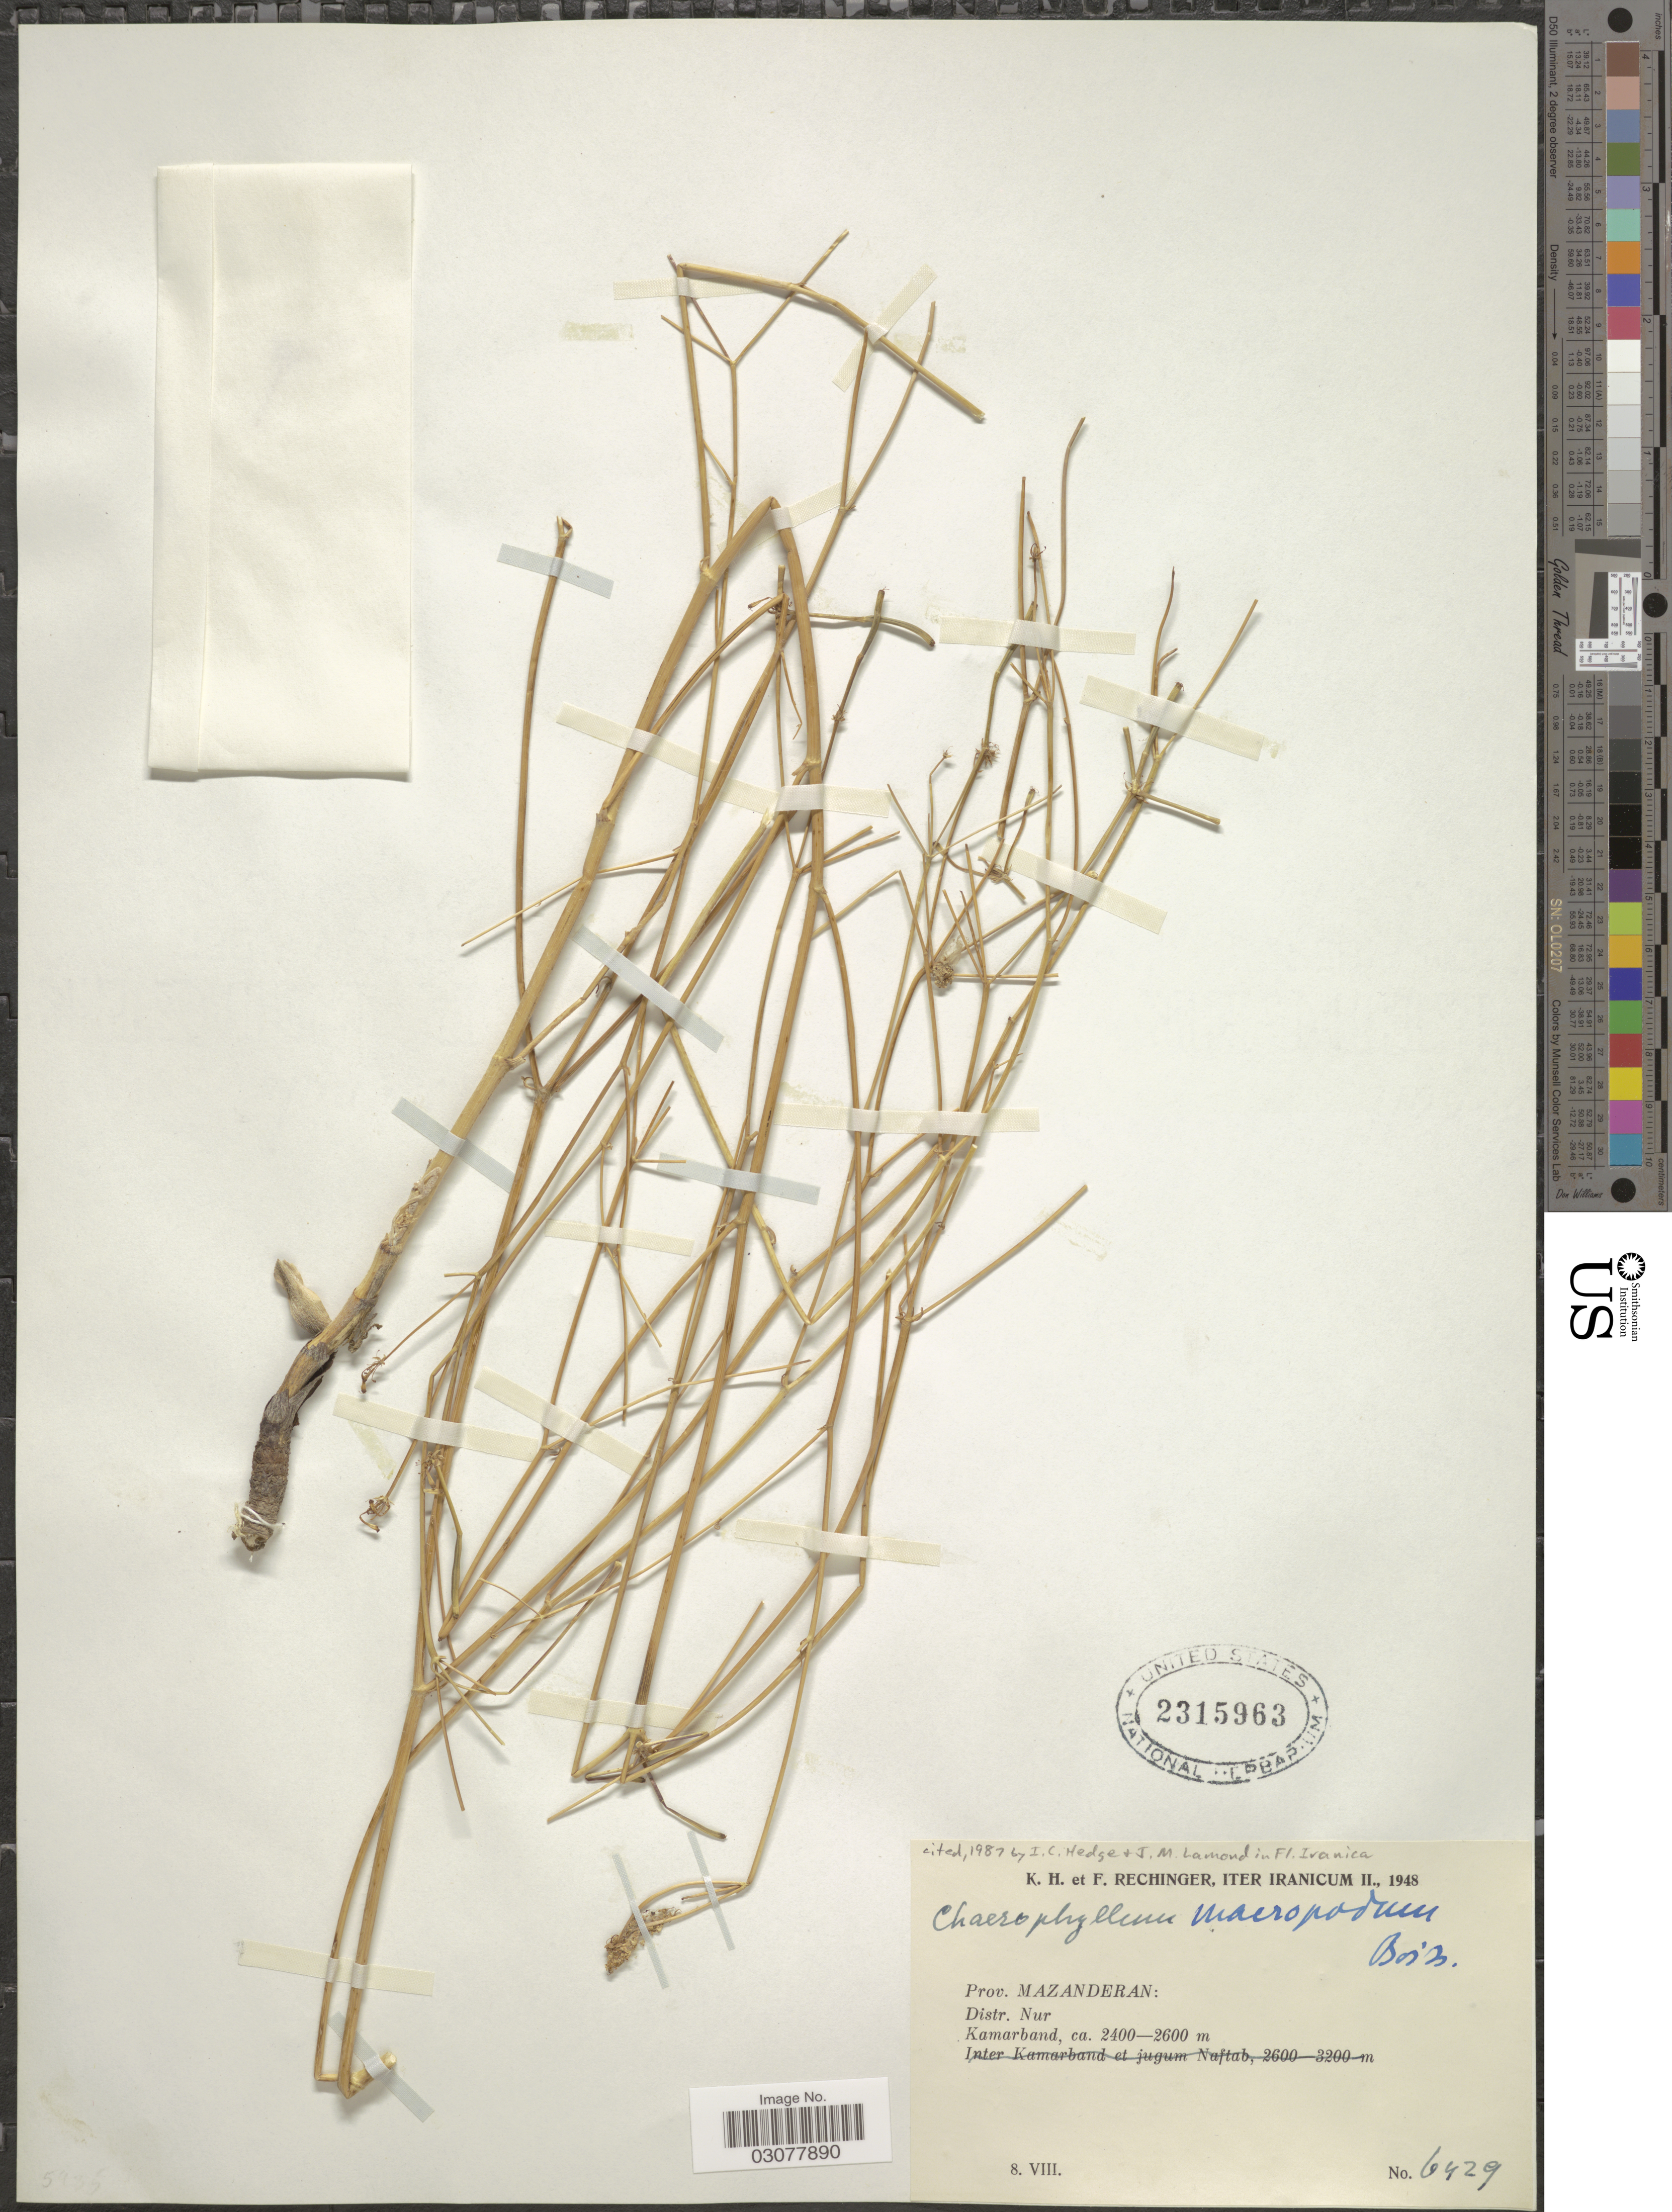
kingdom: Plantae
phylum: Tracheophyta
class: Magnoliopsida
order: Apiales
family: Apiaceae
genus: Chaerophyllum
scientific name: Chaerophyllum macropodum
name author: Boiss.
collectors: K. H. Rechinger & F. Rechinger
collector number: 6429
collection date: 1948-08-08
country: Iran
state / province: Mazandaran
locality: Prov. Mazanderan: Distr. Nur, Kamarband.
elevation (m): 2400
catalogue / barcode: US 2315963